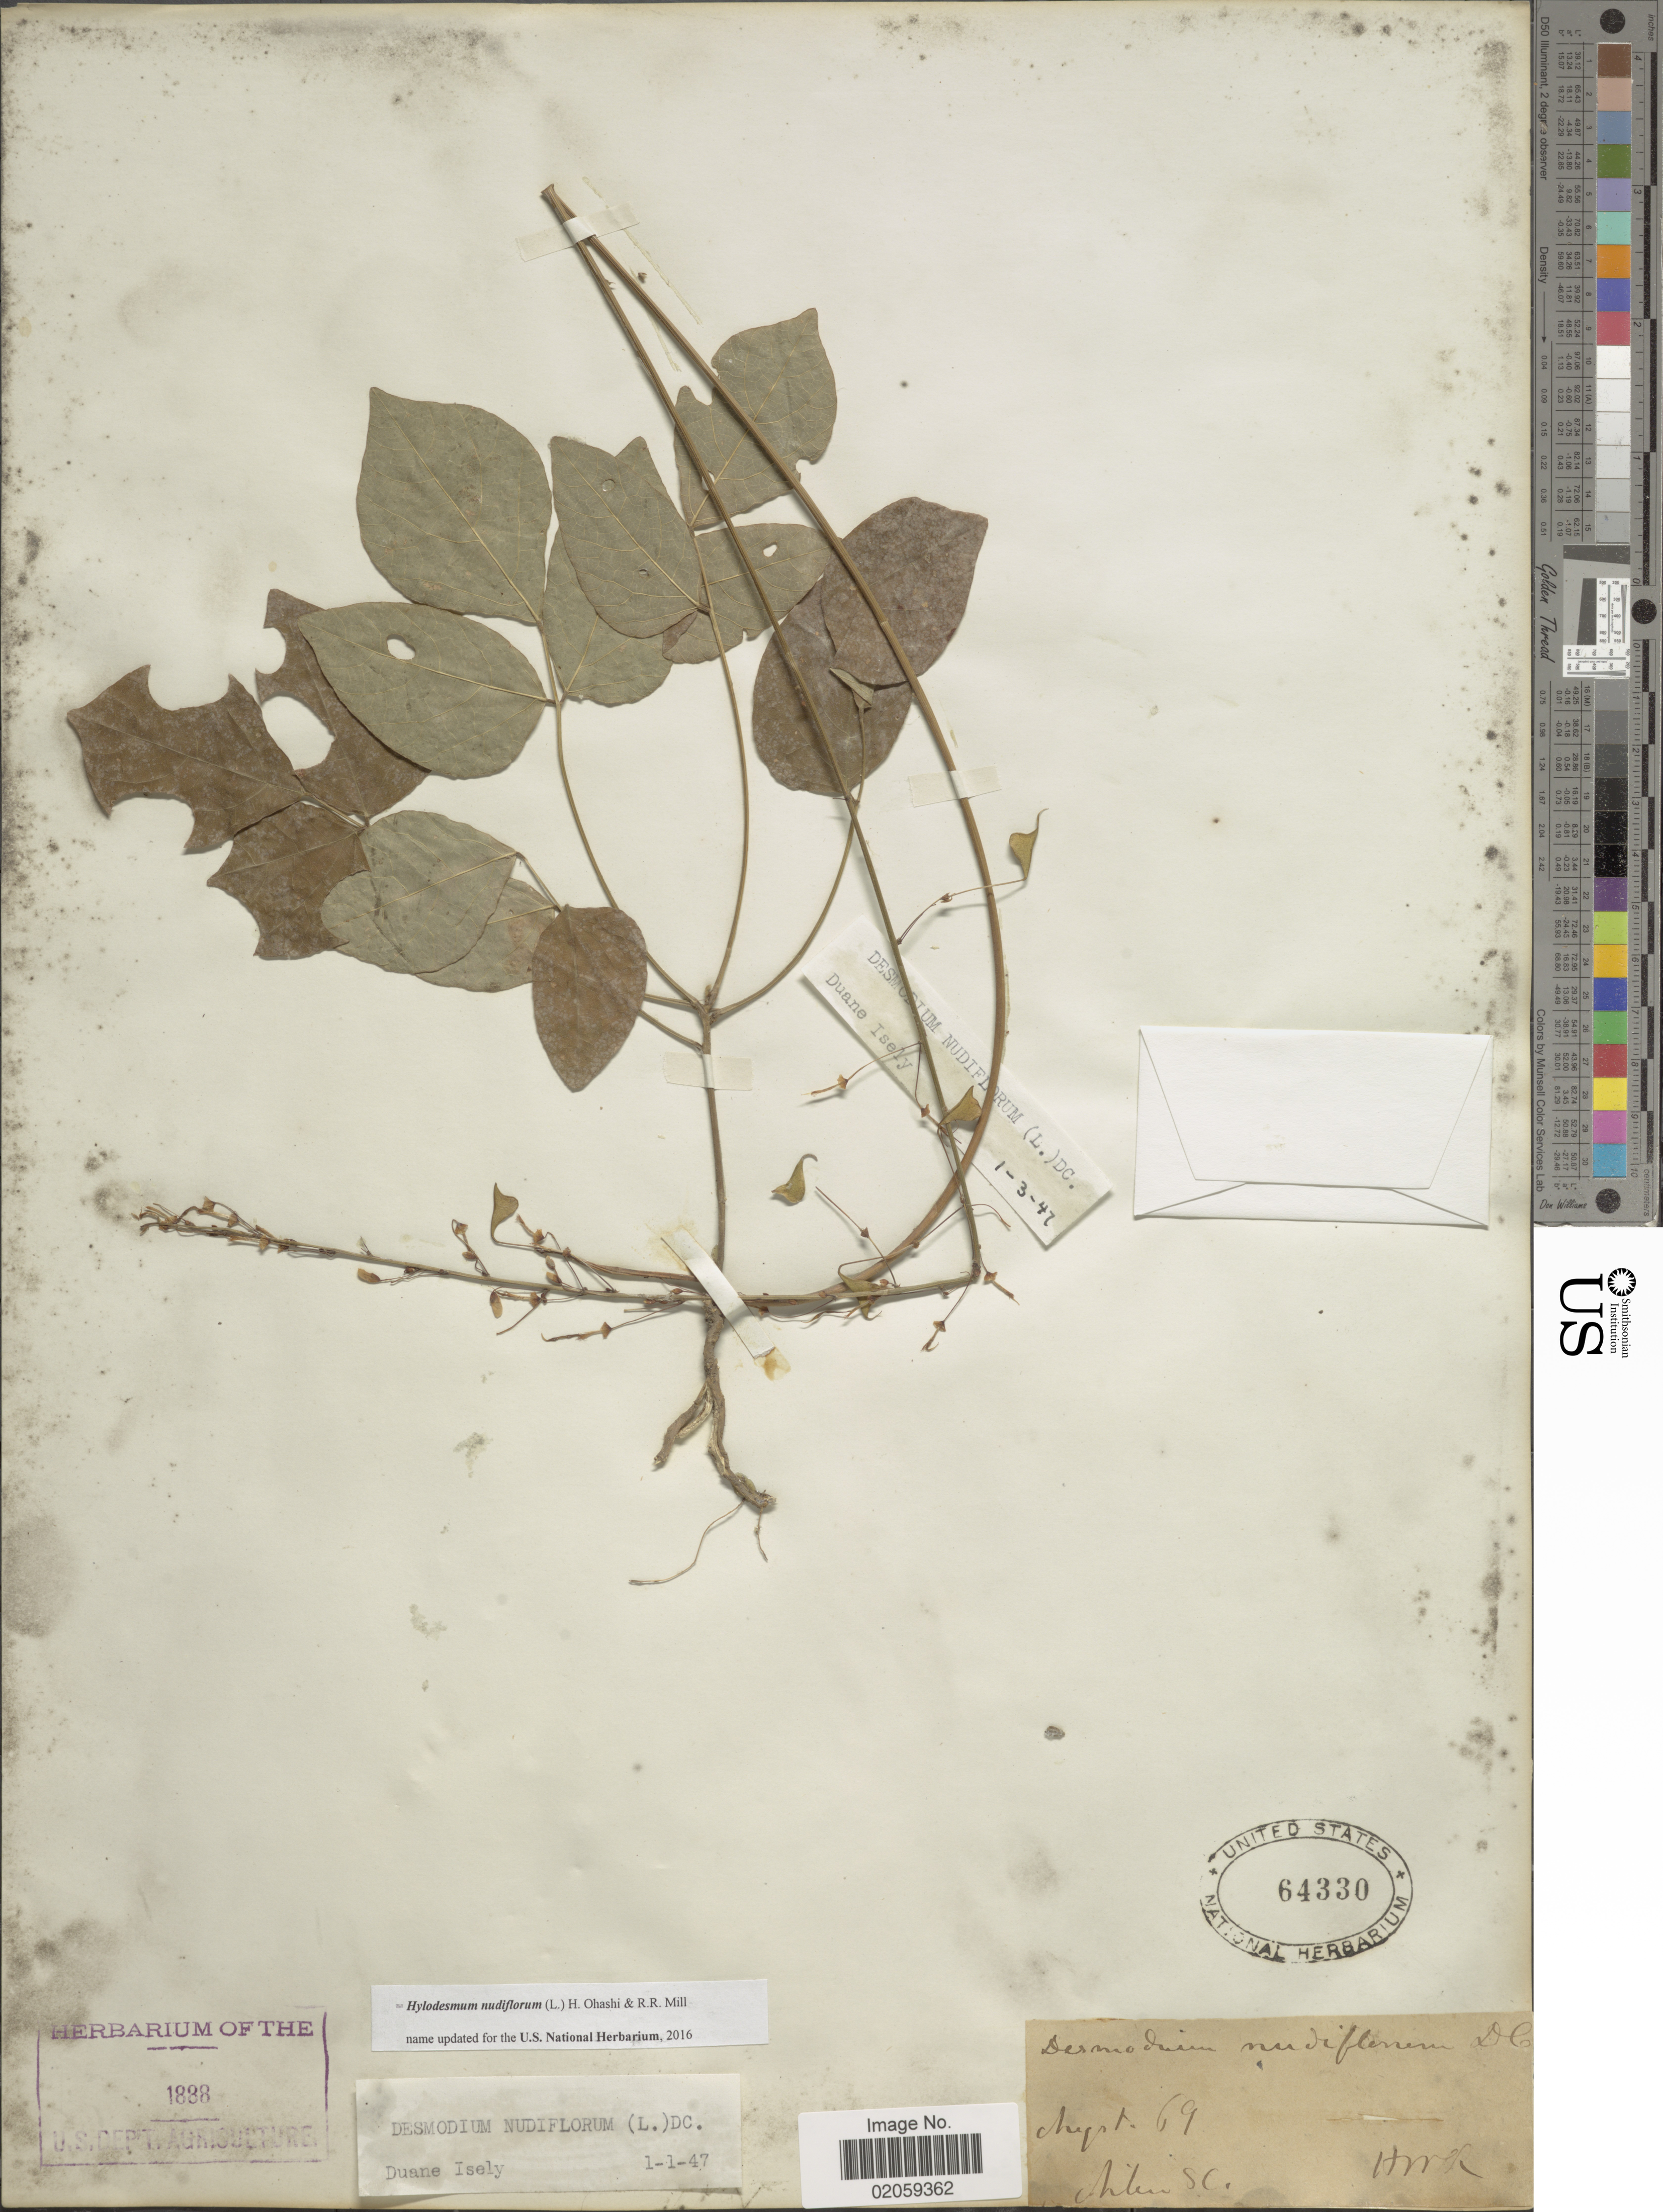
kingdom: Plantae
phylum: Tracheophyta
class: Magnoliopsida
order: Fabales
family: Fabaceae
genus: Hylodesmum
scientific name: Hylodesmum nudiflorum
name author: (L.) H. Ohashi & R.R. Mill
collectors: H. W. R.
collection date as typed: Transcribed d/m/y: /8/69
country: United States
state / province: South Carolina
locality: Aiken, SC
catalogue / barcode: US 64330